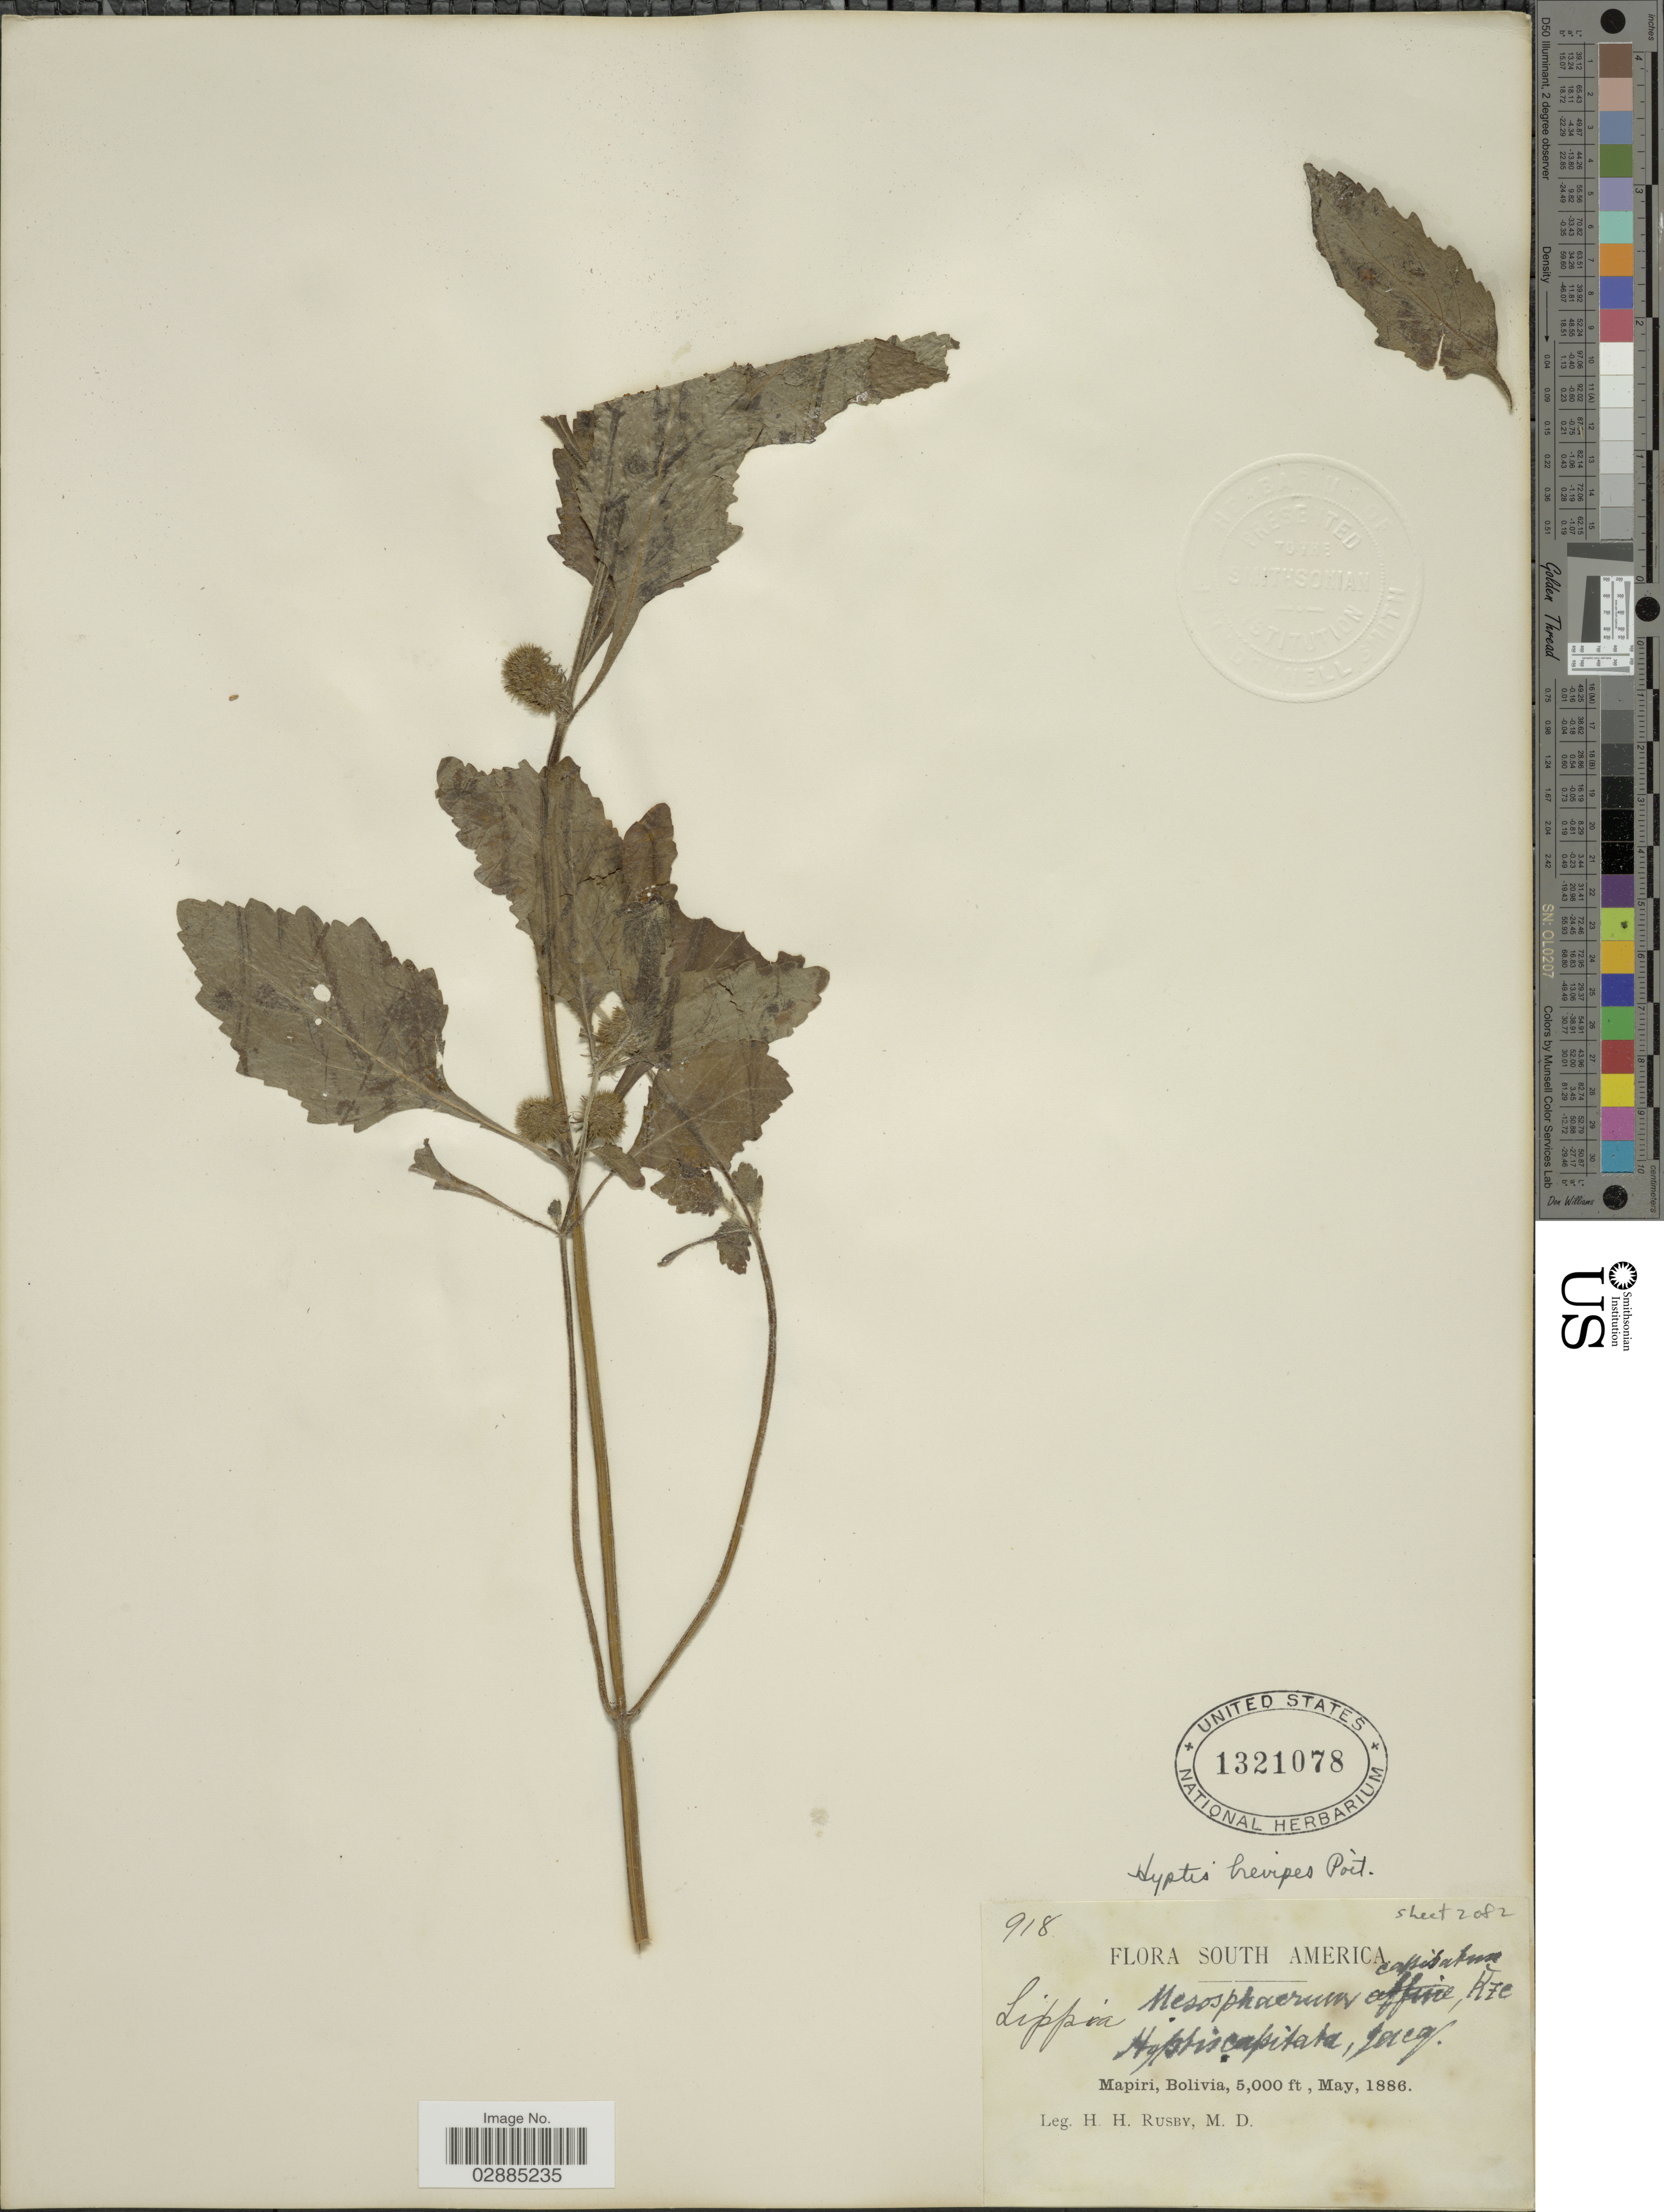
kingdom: Plantae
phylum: Tracheophyta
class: Magnoliopsida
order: Lamiales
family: Lamiaceae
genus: Hyptis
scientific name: Hyptis brevipes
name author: Poit.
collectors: H. H. Rusby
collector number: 918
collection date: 1886-05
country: Bolivia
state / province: La Páz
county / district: Larecaja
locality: Mapiri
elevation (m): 1524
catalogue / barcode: US 1321078